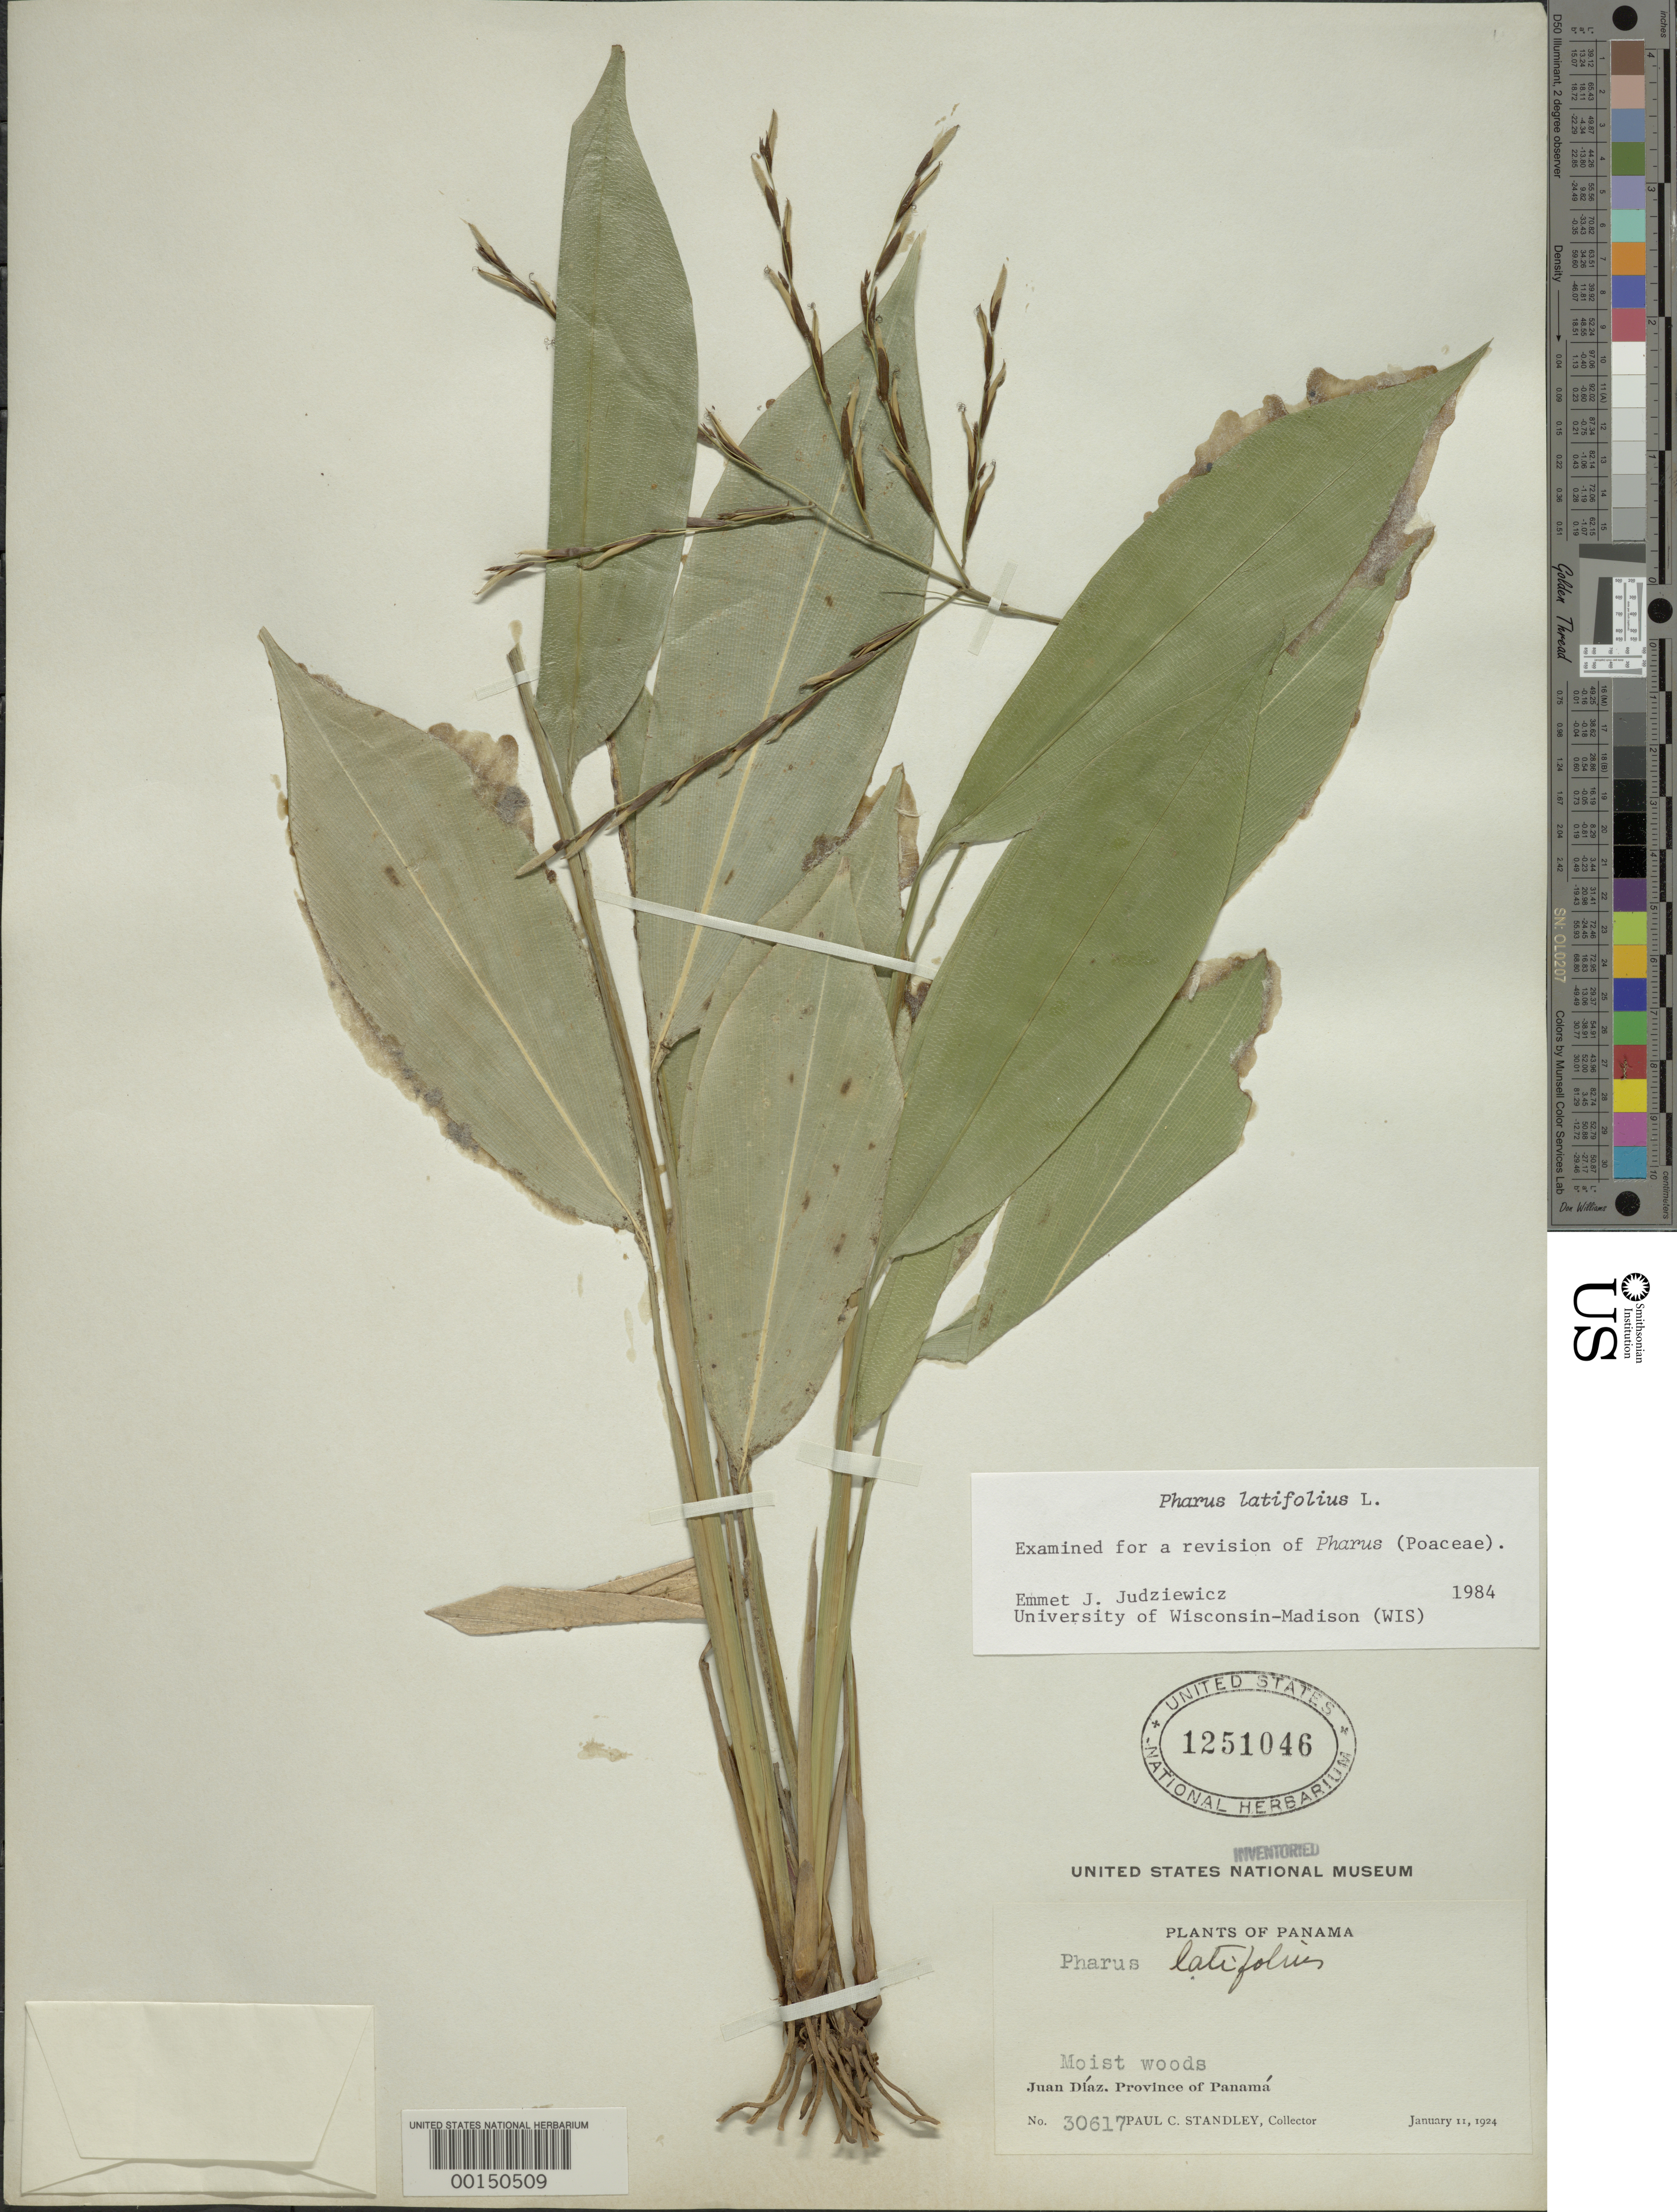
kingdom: Plantae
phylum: Tracheophyta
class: Liliopsida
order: Poales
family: Poaceae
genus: Pharus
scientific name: Pharus latifolius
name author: L.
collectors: P. C. Standley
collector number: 30617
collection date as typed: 11 Jan 1924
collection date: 1924-01-11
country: Panama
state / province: Panamá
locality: Juan Diaz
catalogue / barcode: US 1251046